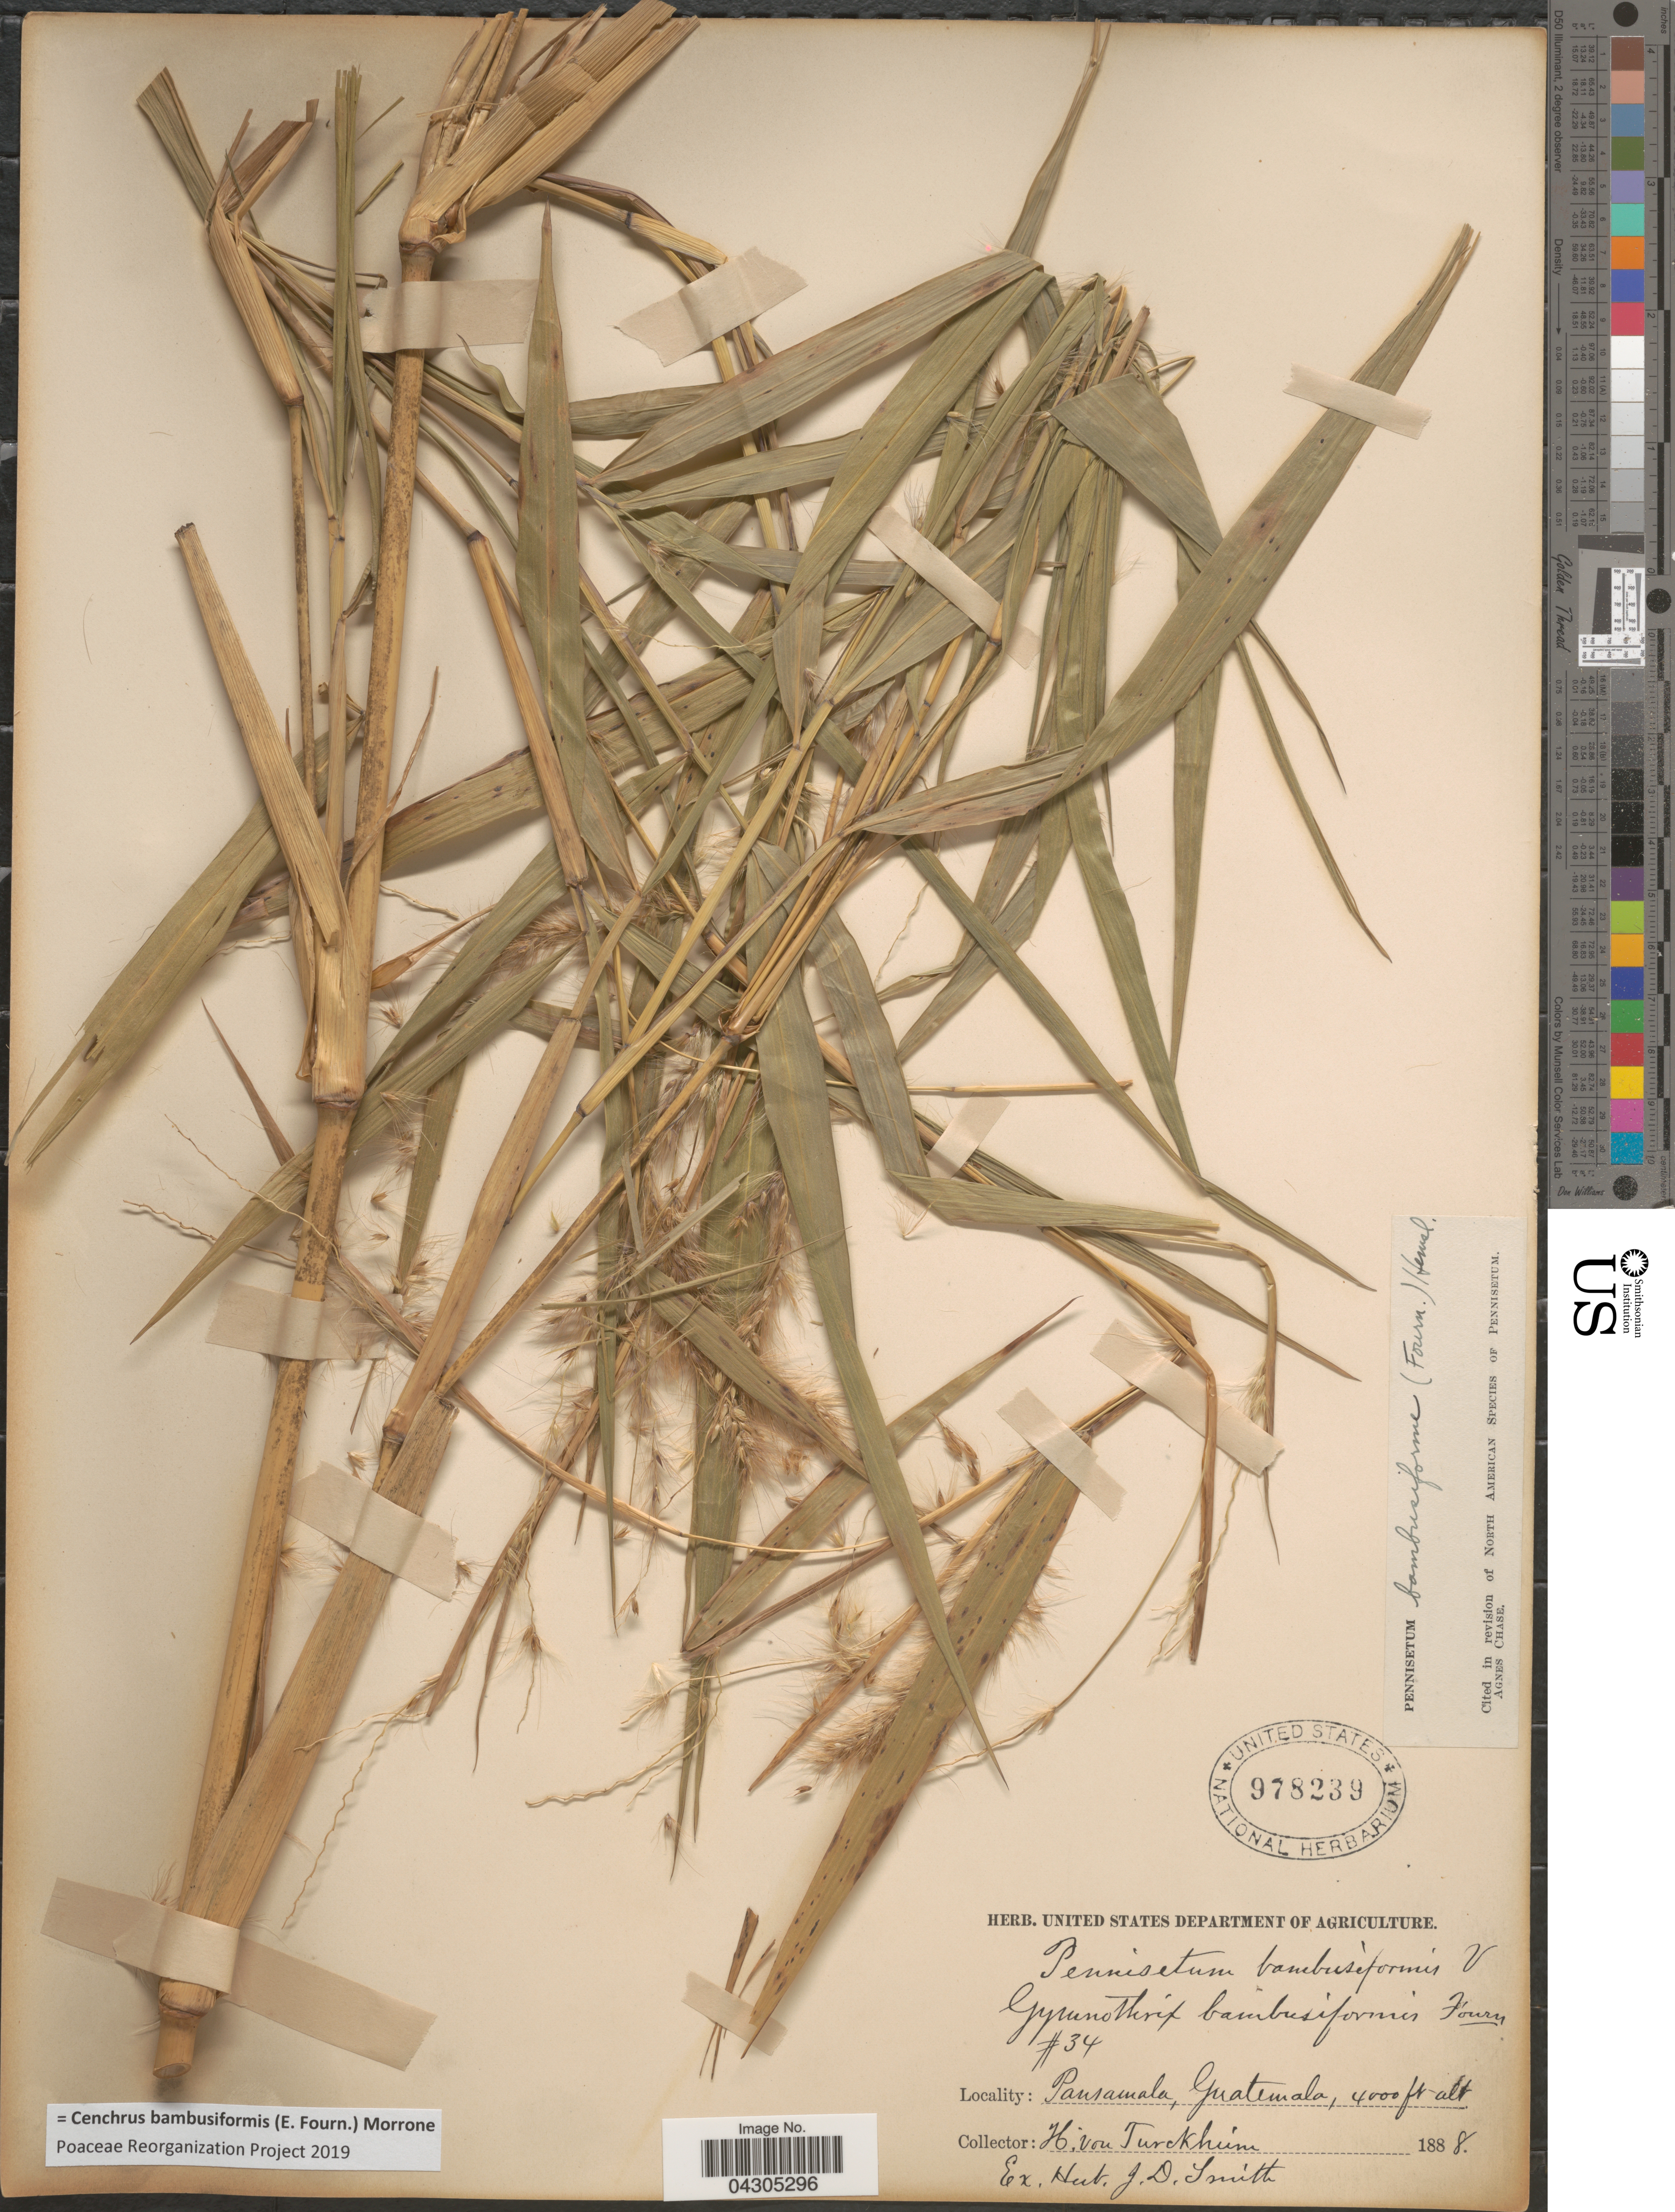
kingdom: Plantae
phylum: Tracheophyta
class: Liliopsida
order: Poales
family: Poaceae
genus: Cenchrus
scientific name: Cenchrus bambusiformis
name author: (E. Fourn.) Morrone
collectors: H. von Türckheim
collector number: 34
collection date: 1888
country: Guatemala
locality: Pansamala.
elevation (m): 1219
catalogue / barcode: US 978239